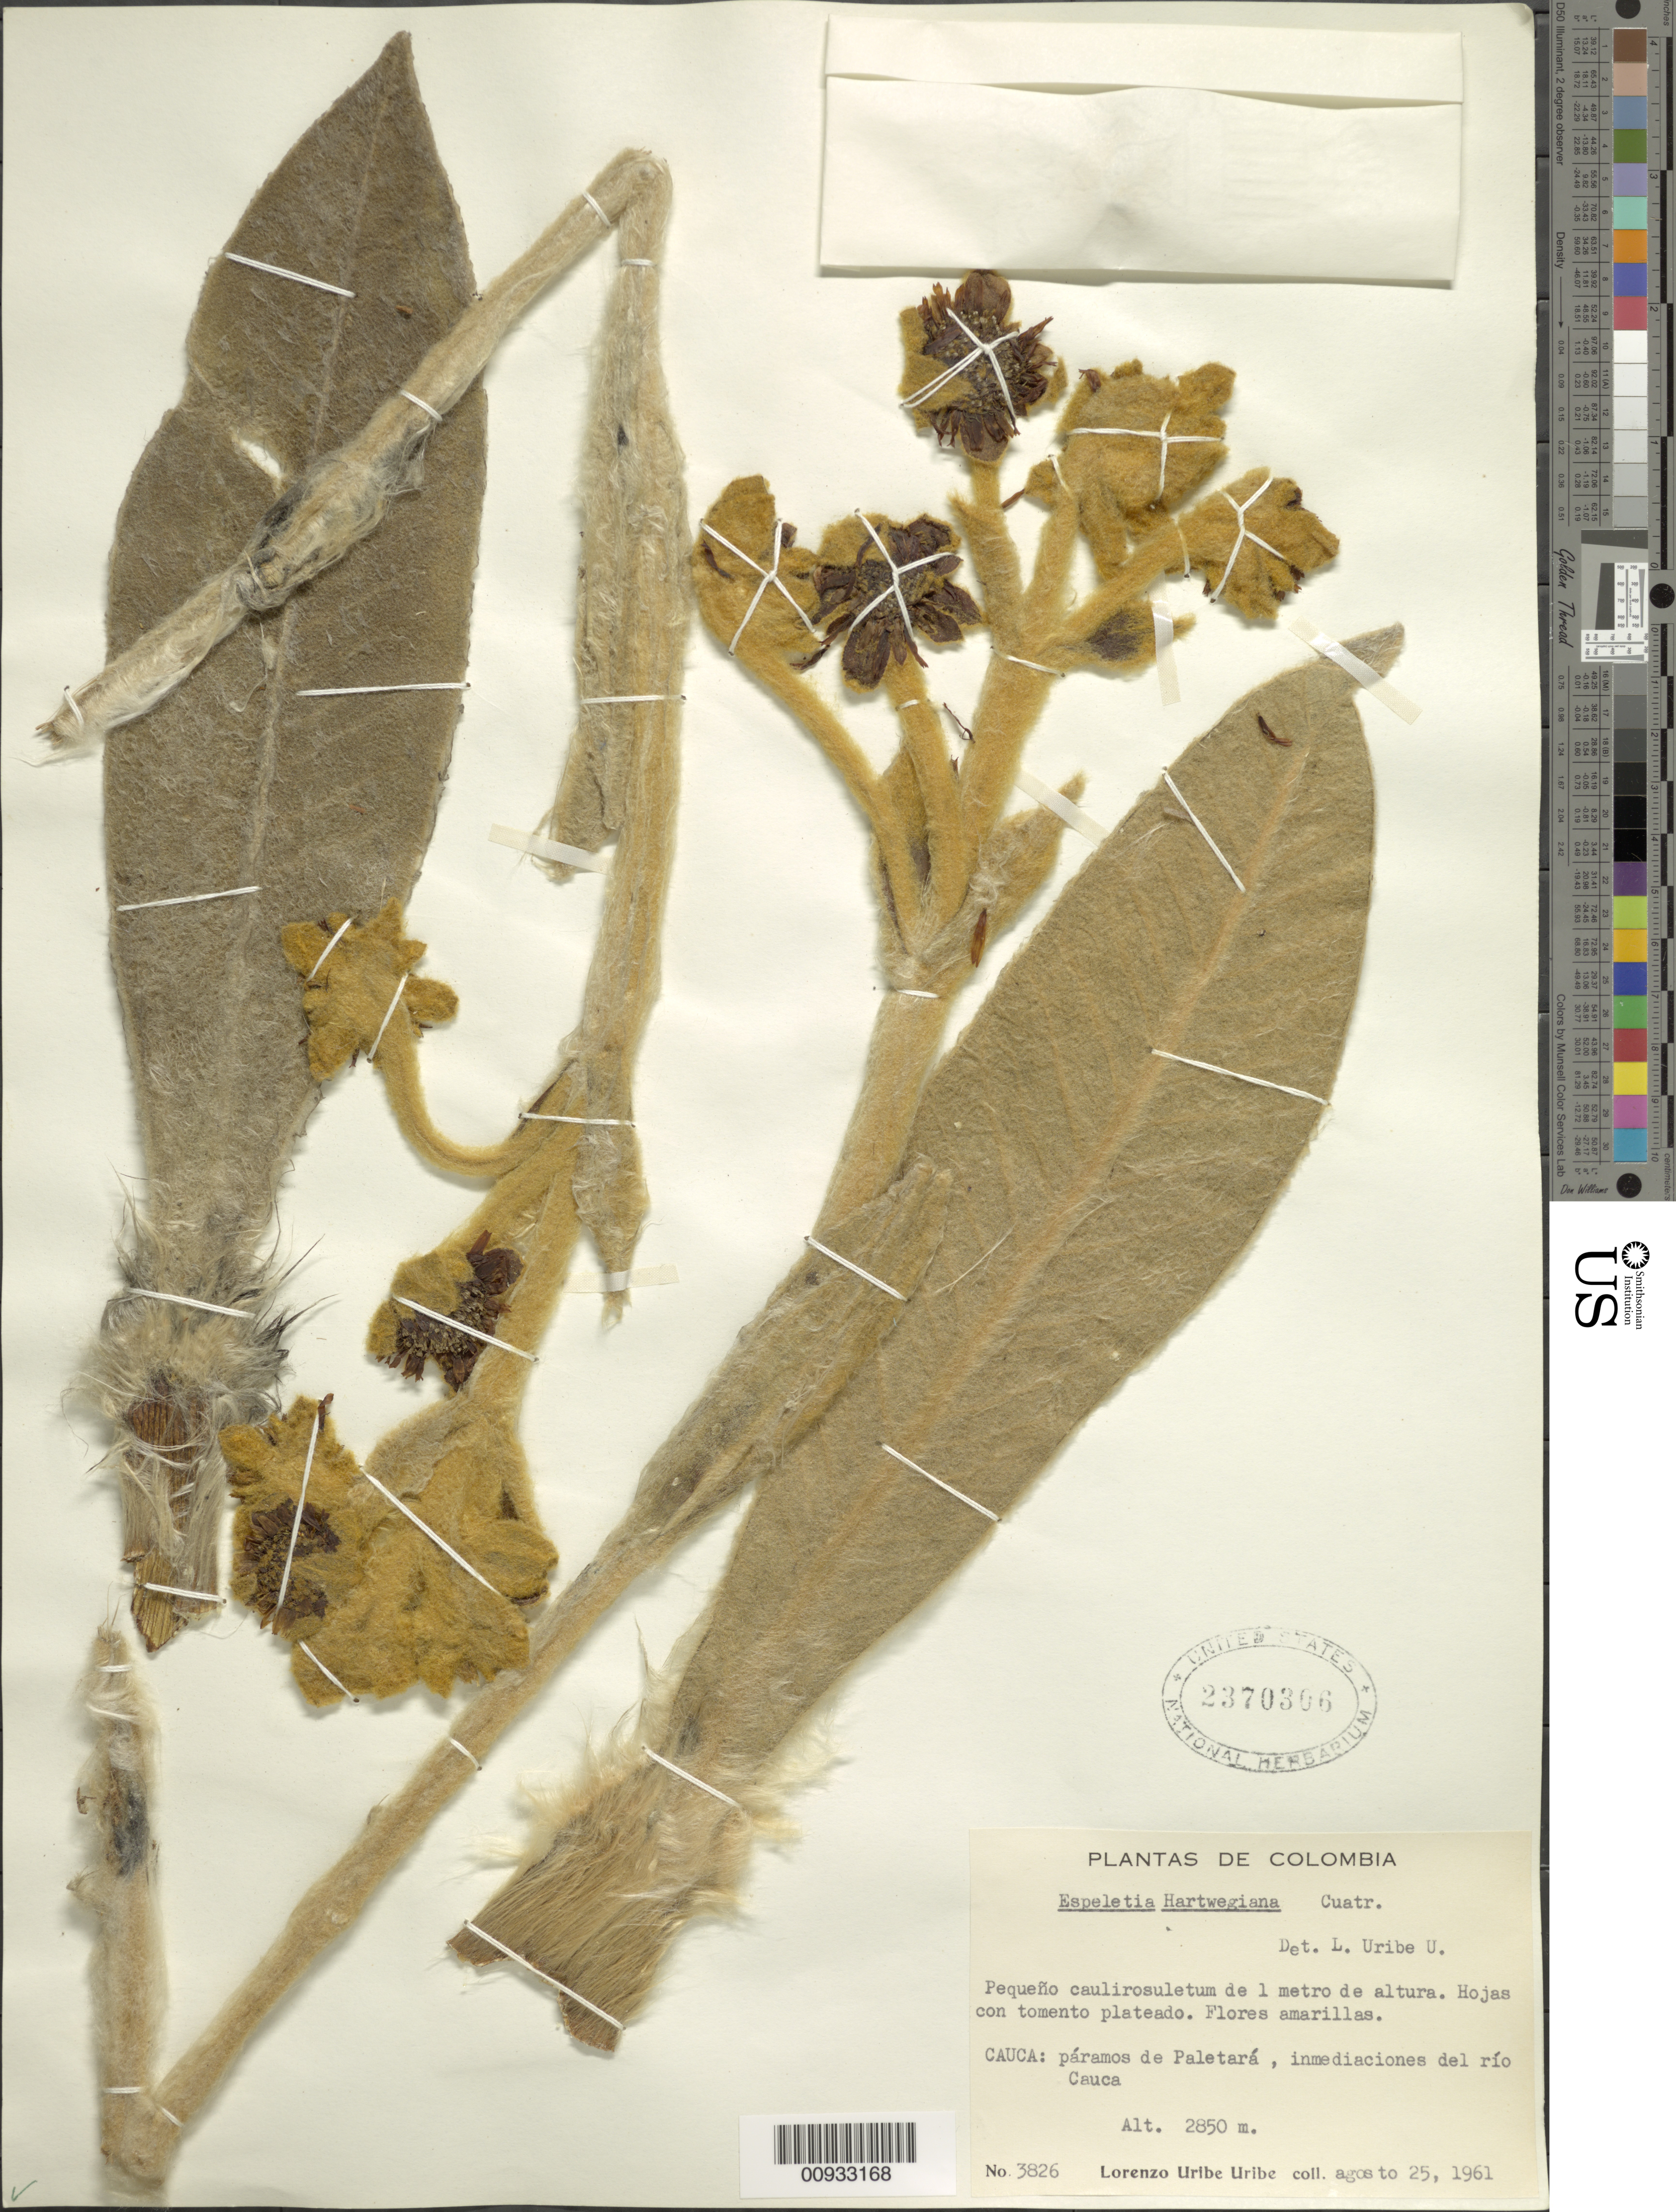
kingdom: Plantae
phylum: Tracheophyta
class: Magnoliopsida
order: Asterales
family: Asteraceae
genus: Espeletia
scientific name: Espeletia hartwegiana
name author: Sch. Bip. ex Cuatrec.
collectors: L. Uribe & C. Lehmann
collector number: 3826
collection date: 1961-08-25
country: Colombia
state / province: Cauca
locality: Paramo de Paletara, inmediaciones del rio Cauca.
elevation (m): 2850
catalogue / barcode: US 2370306